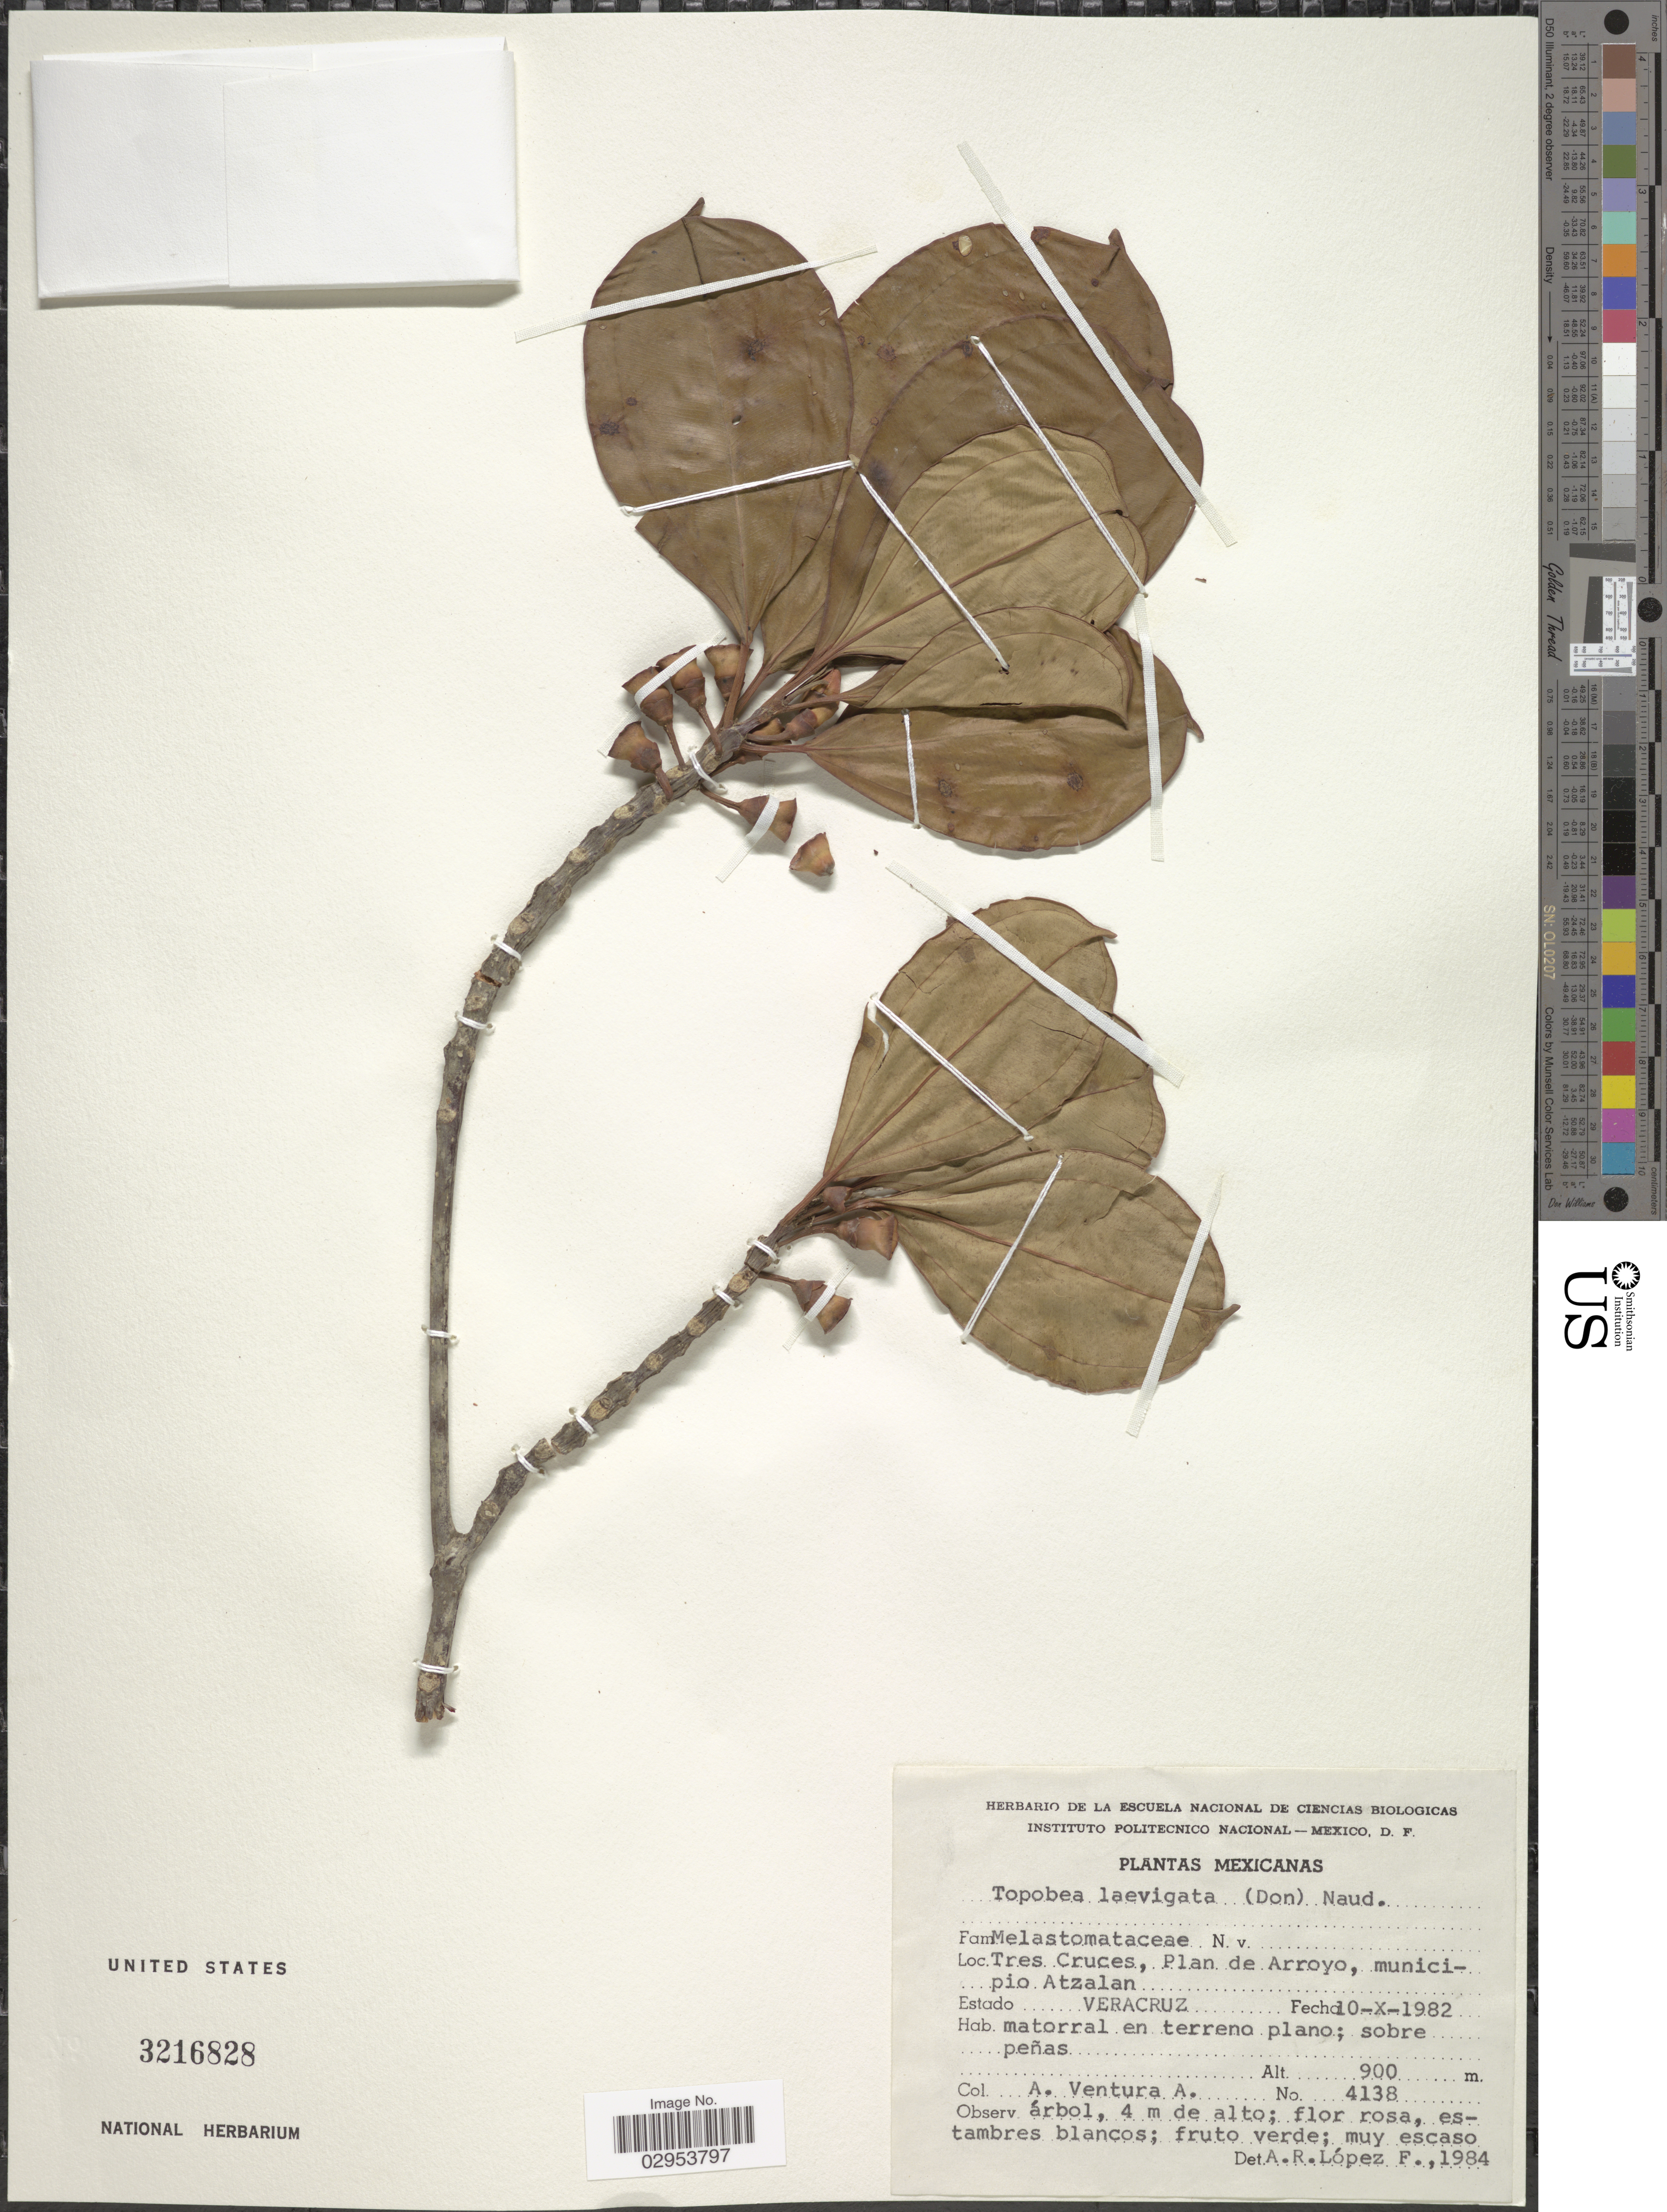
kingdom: Plantae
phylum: Tracheophyta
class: Magnoliopsida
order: Myrtales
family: Melastomataceae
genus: Topobea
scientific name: Topobea laevigata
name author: (D. Don) Naudin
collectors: A. Ventura A.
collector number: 4138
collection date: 1982-10-10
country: Mexico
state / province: Veracruz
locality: Tres Cruces, Plan de Arroyo, municipio Atzalan.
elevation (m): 900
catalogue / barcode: US 3216828